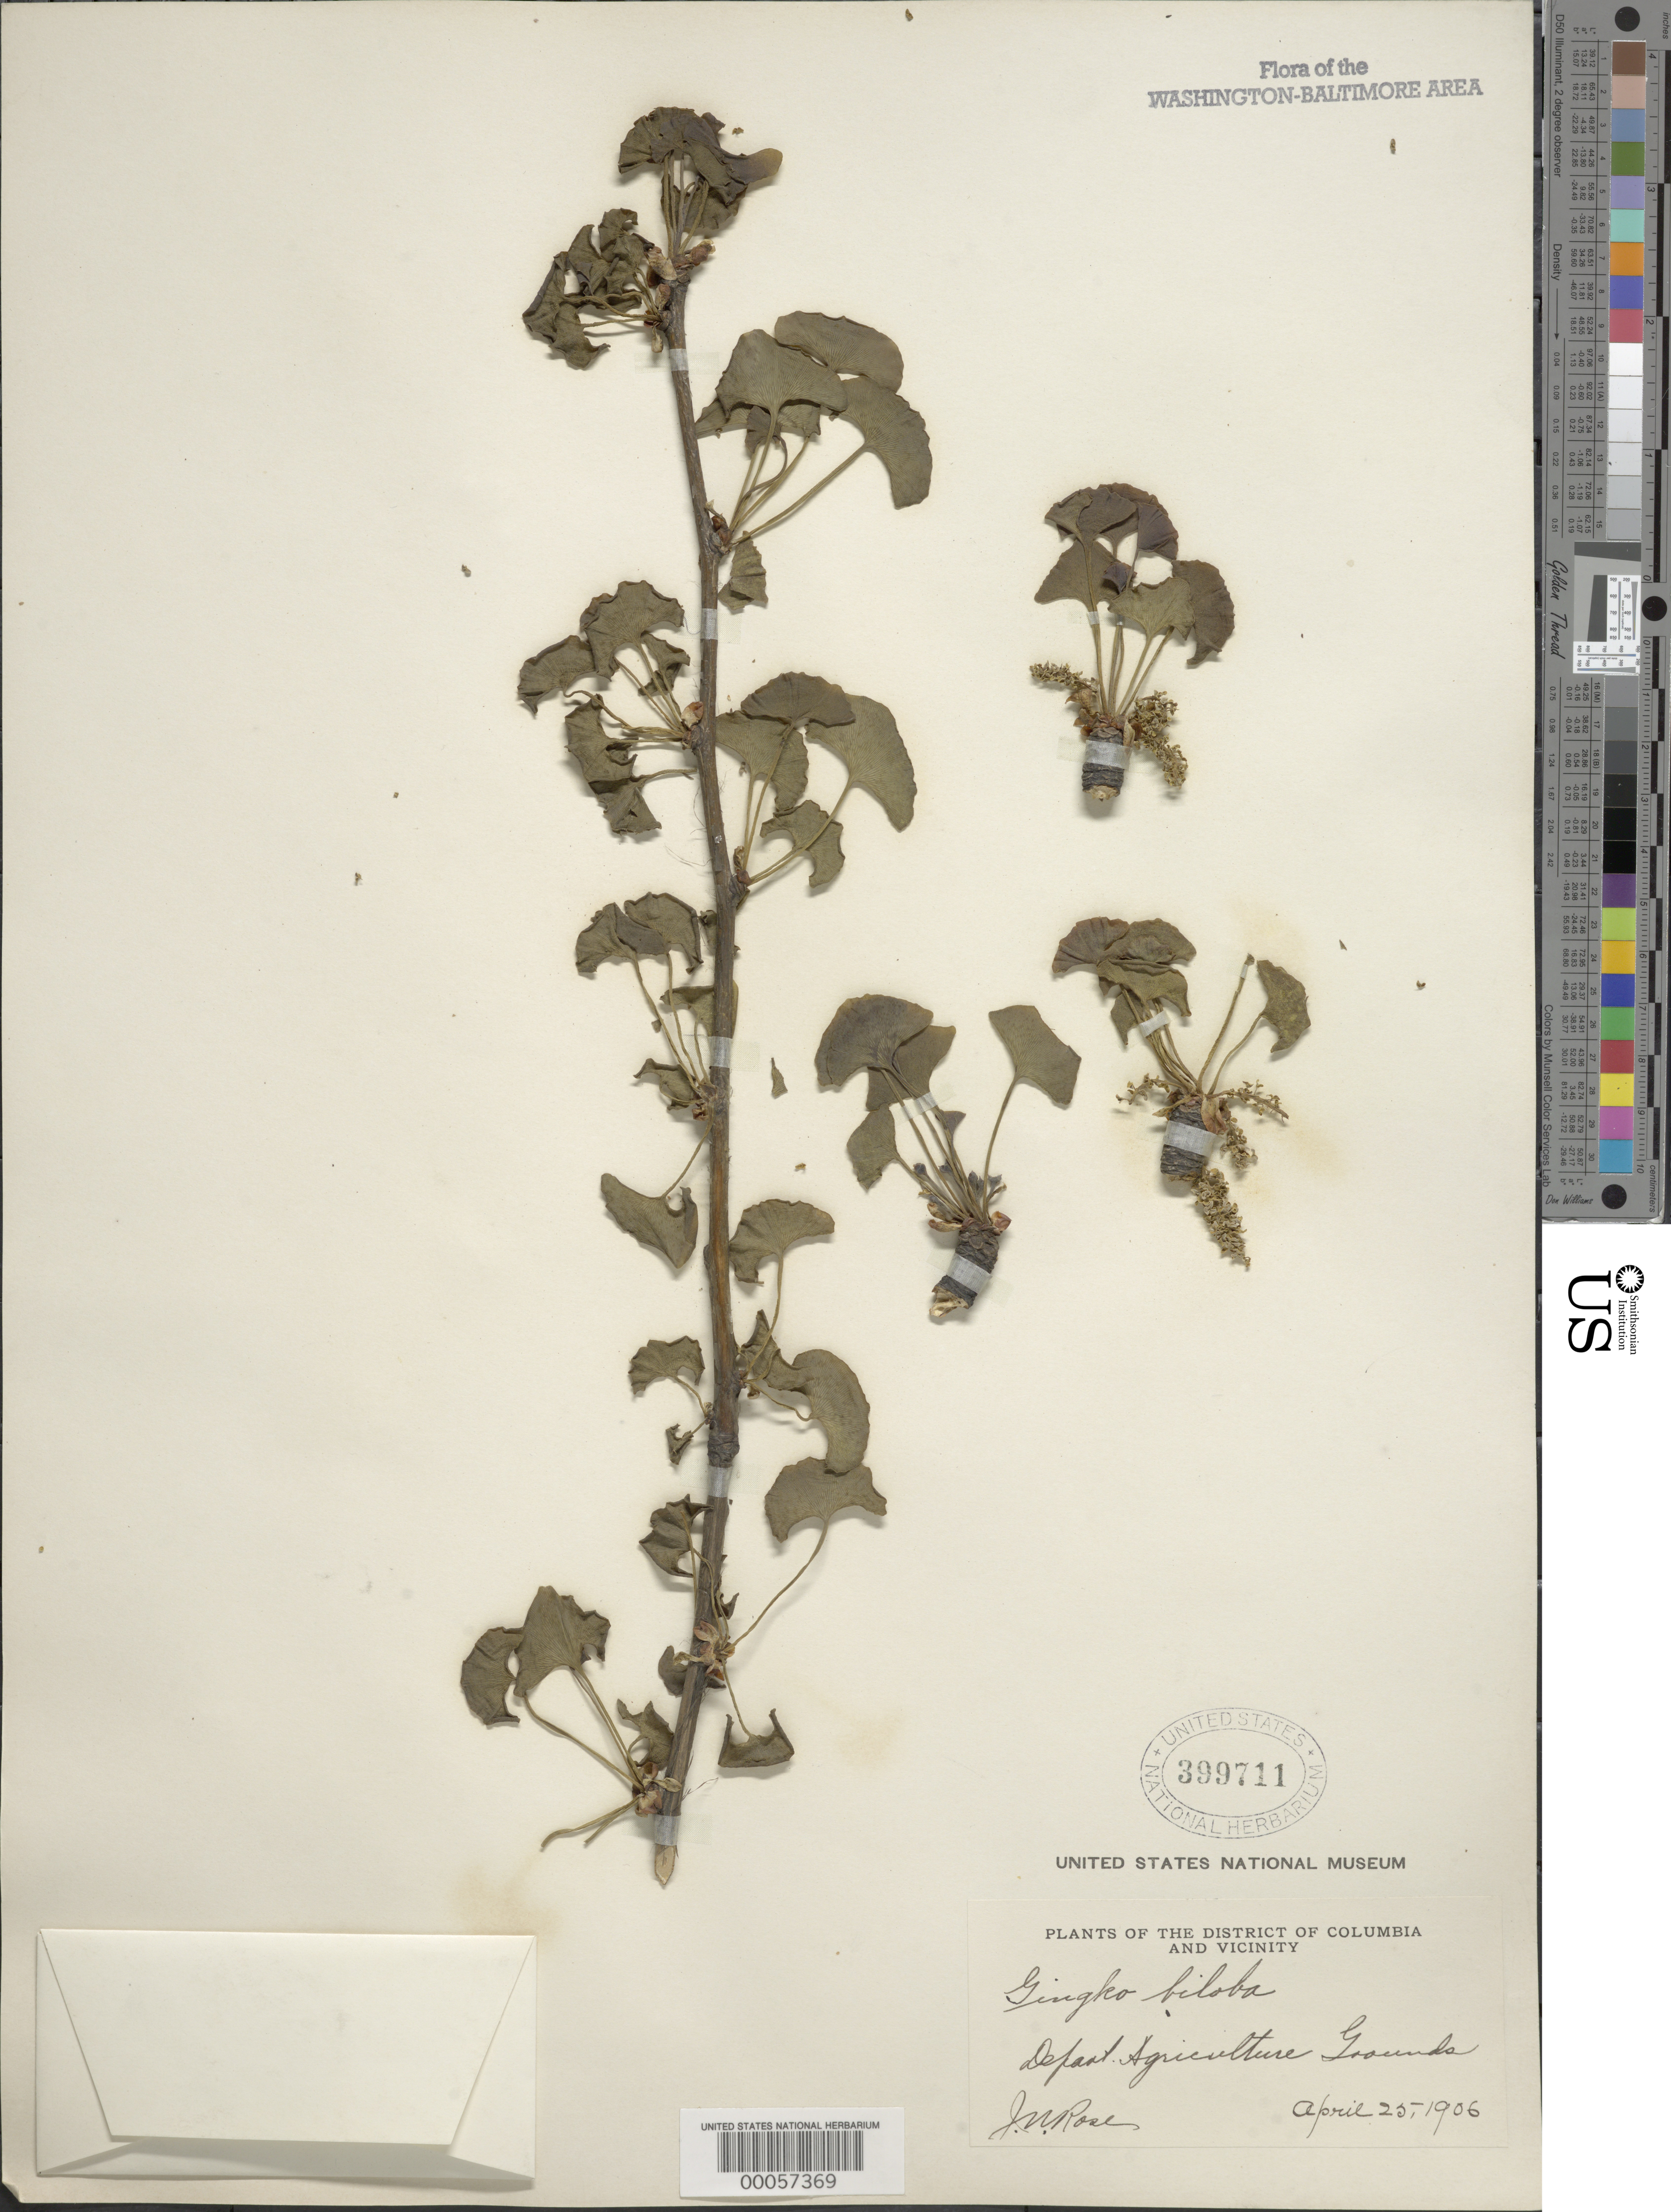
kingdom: Plantae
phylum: Tracheophyta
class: Ginkgoopsida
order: Ginkgoales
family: Ginkgoaceae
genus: Ginkgo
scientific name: Ginkgo biloba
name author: L.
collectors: J. N. Rose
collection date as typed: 25 Apr 1906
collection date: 1906-04-25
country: United States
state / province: District of Columbia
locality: USDA Grounds, Washington DC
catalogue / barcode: US 399711